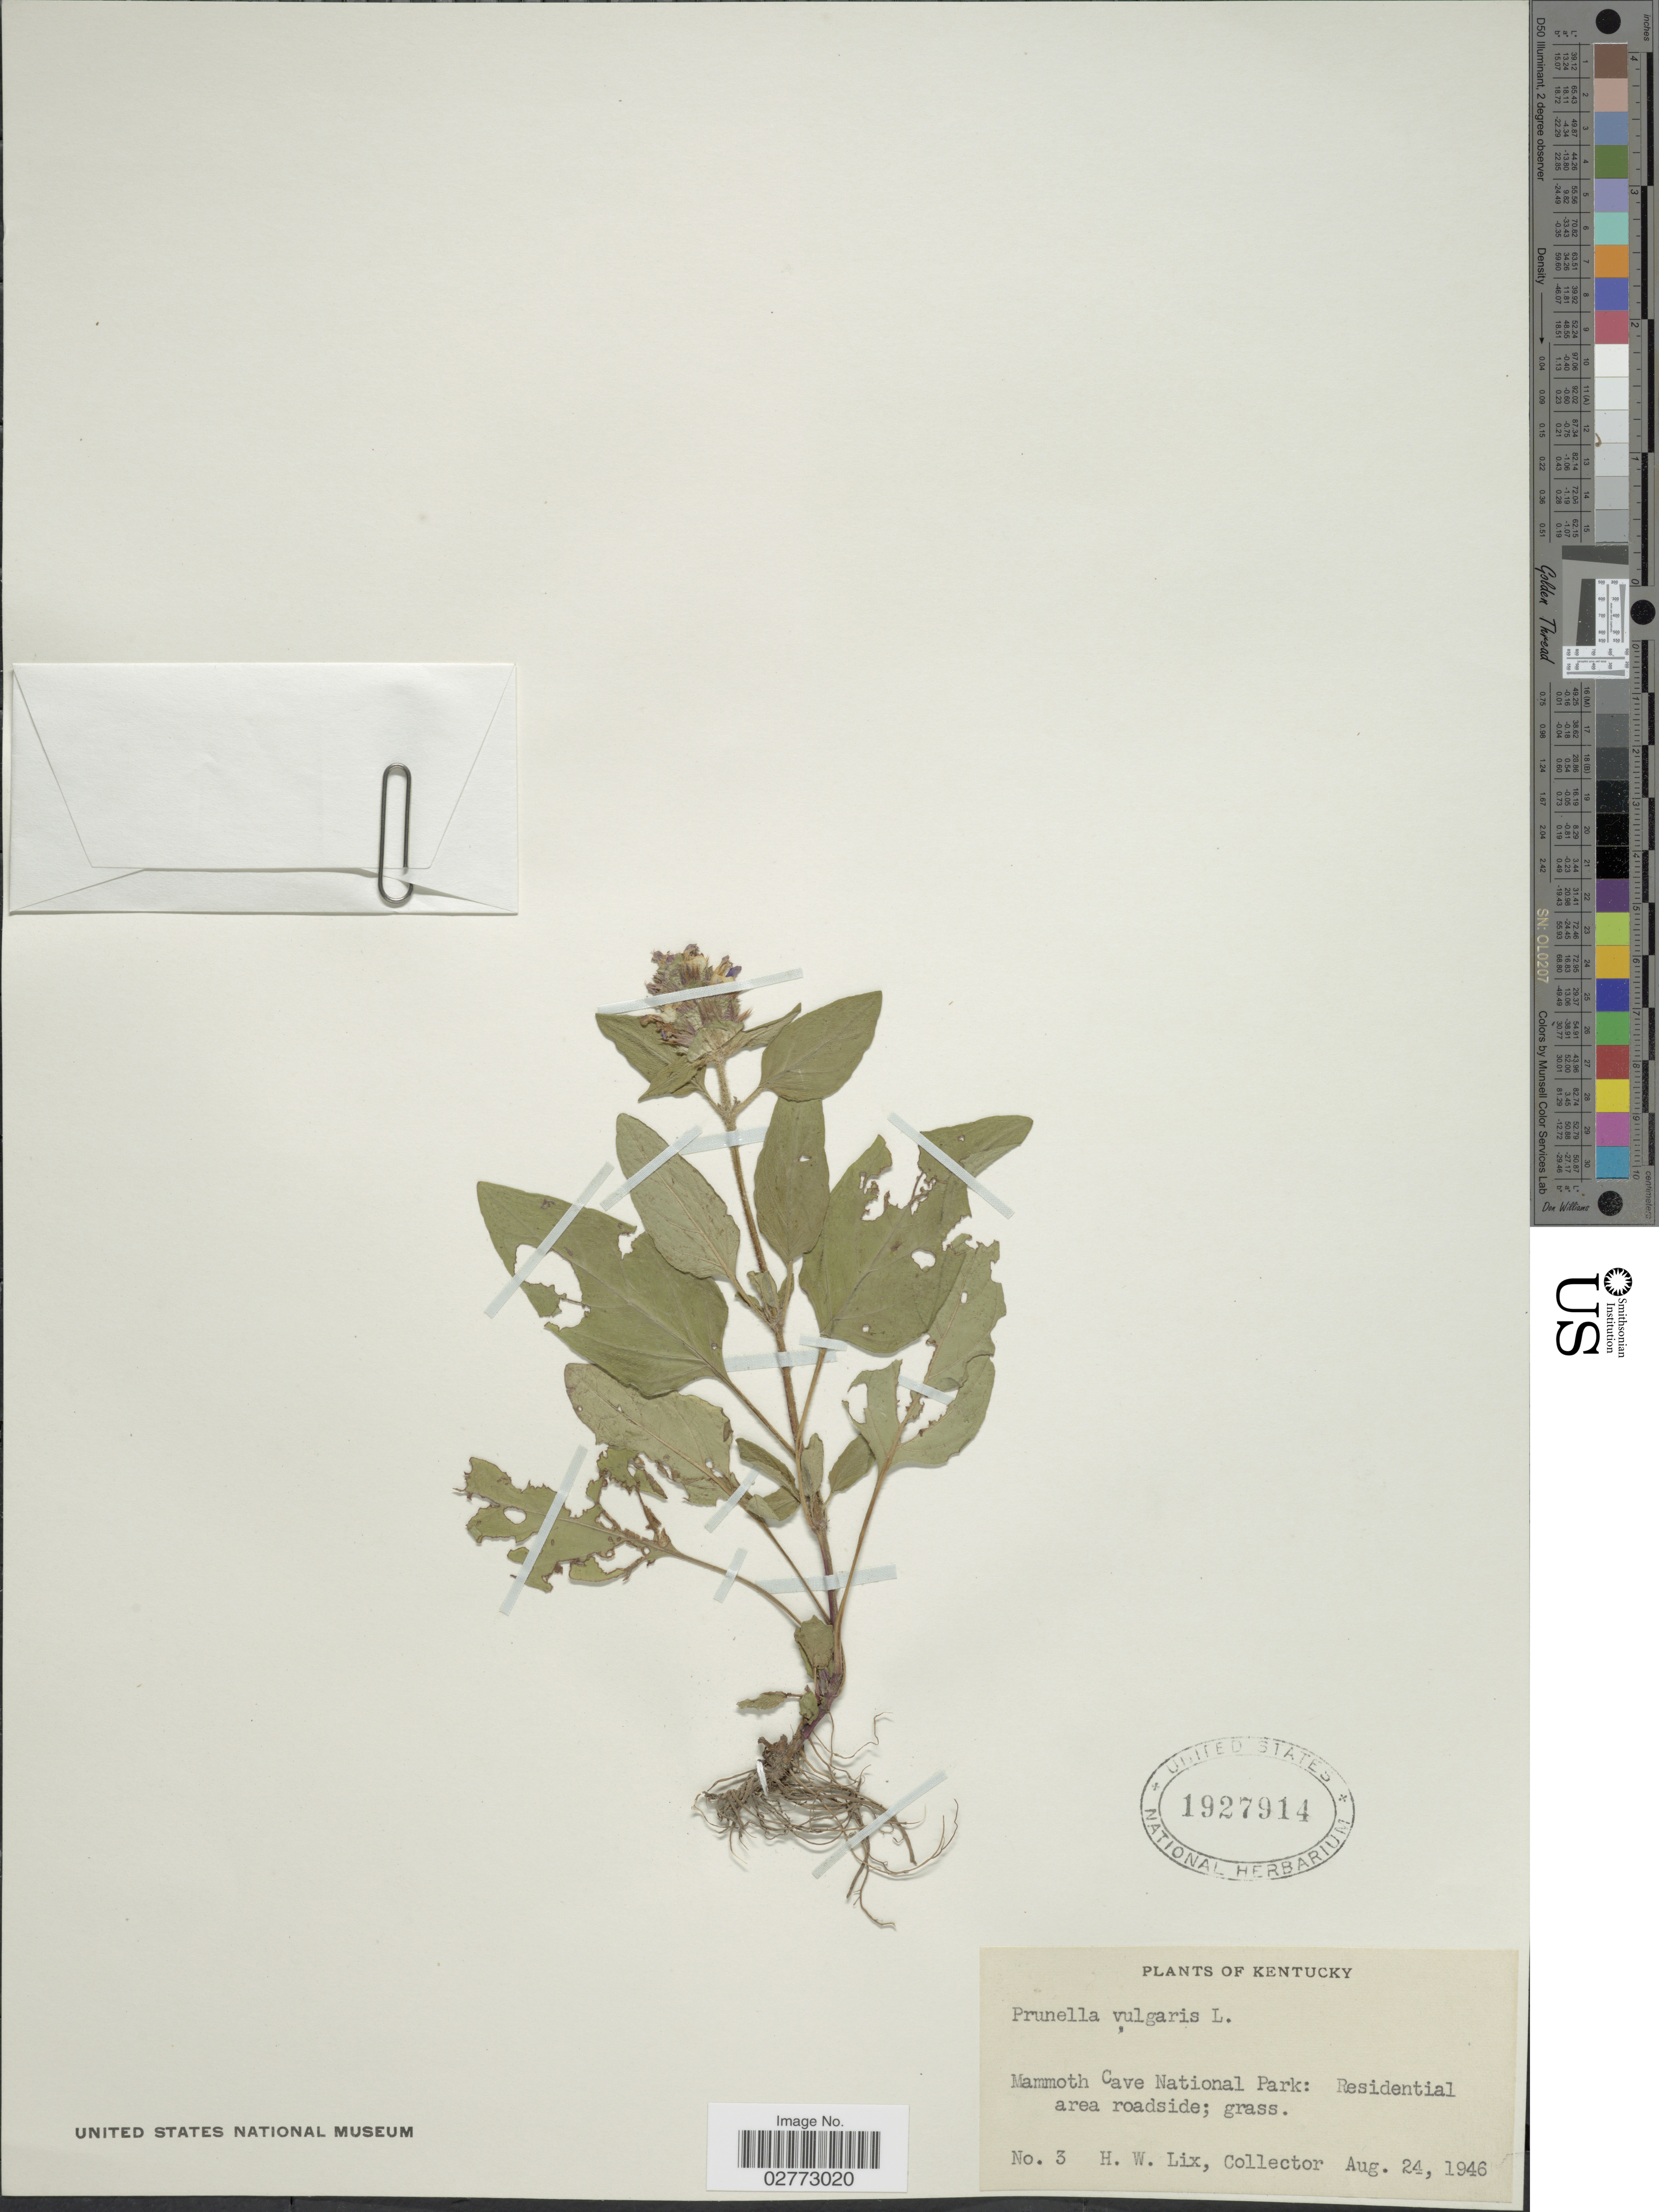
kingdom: Plantae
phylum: Tracheophyta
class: Magnoliopsida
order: Lamiales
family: Lamiaceae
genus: Prunella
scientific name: Prunella vulgaris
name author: L.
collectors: H. W. Lix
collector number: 3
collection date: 1946-08-24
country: United States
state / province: Kentucky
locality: Mammoth Cave National Park: Residential area roadside.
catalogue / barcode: US 1927914